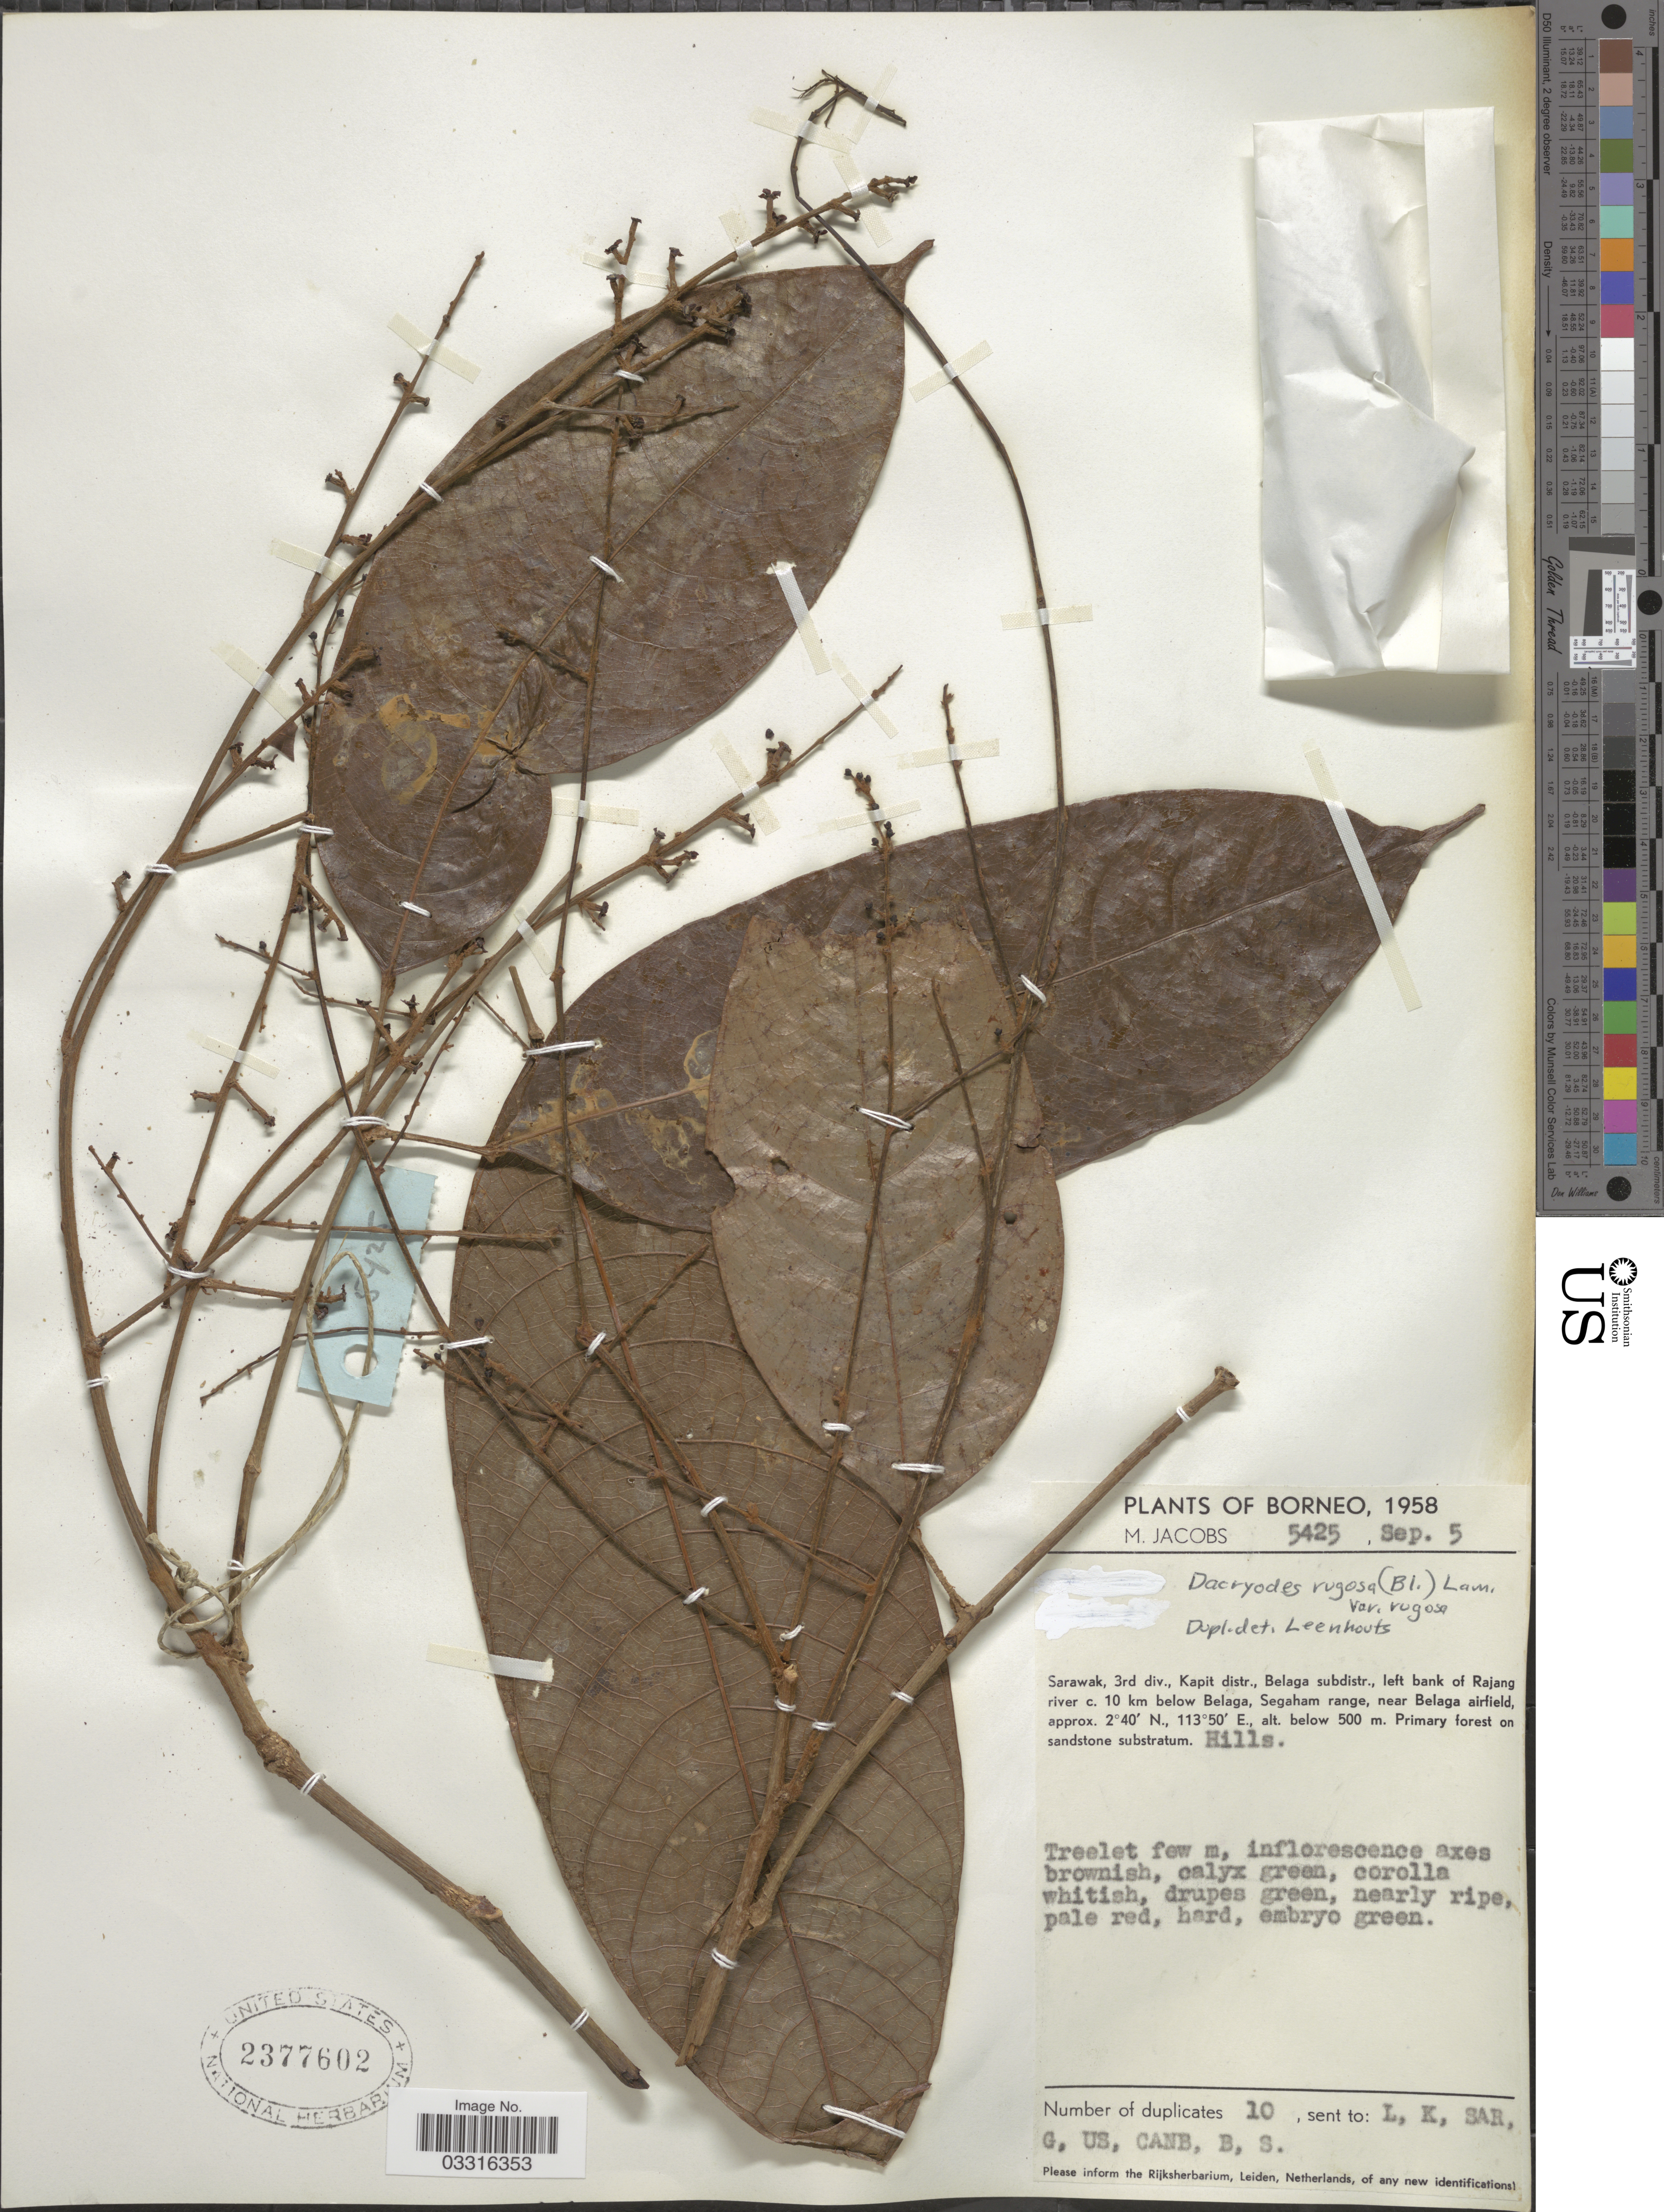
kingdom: Plantae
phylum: Tracheophyta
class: Magnoliopsida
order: Sapindales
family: Burseraceae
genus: Dacryodes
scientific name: Dacryodes rugosa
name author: (Blume) H.J. Lam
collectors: M. Jacobs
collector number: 5425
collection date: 1958-09-05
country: Malaysia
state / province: Sarawak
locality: Borneo, 3rd div., Kapit distr., Belaga subdistr., left bank of Rajang river c. 10 km below Belaga, Segaham range, near Belaga airfield.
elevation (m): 500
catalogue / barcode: US 2377602